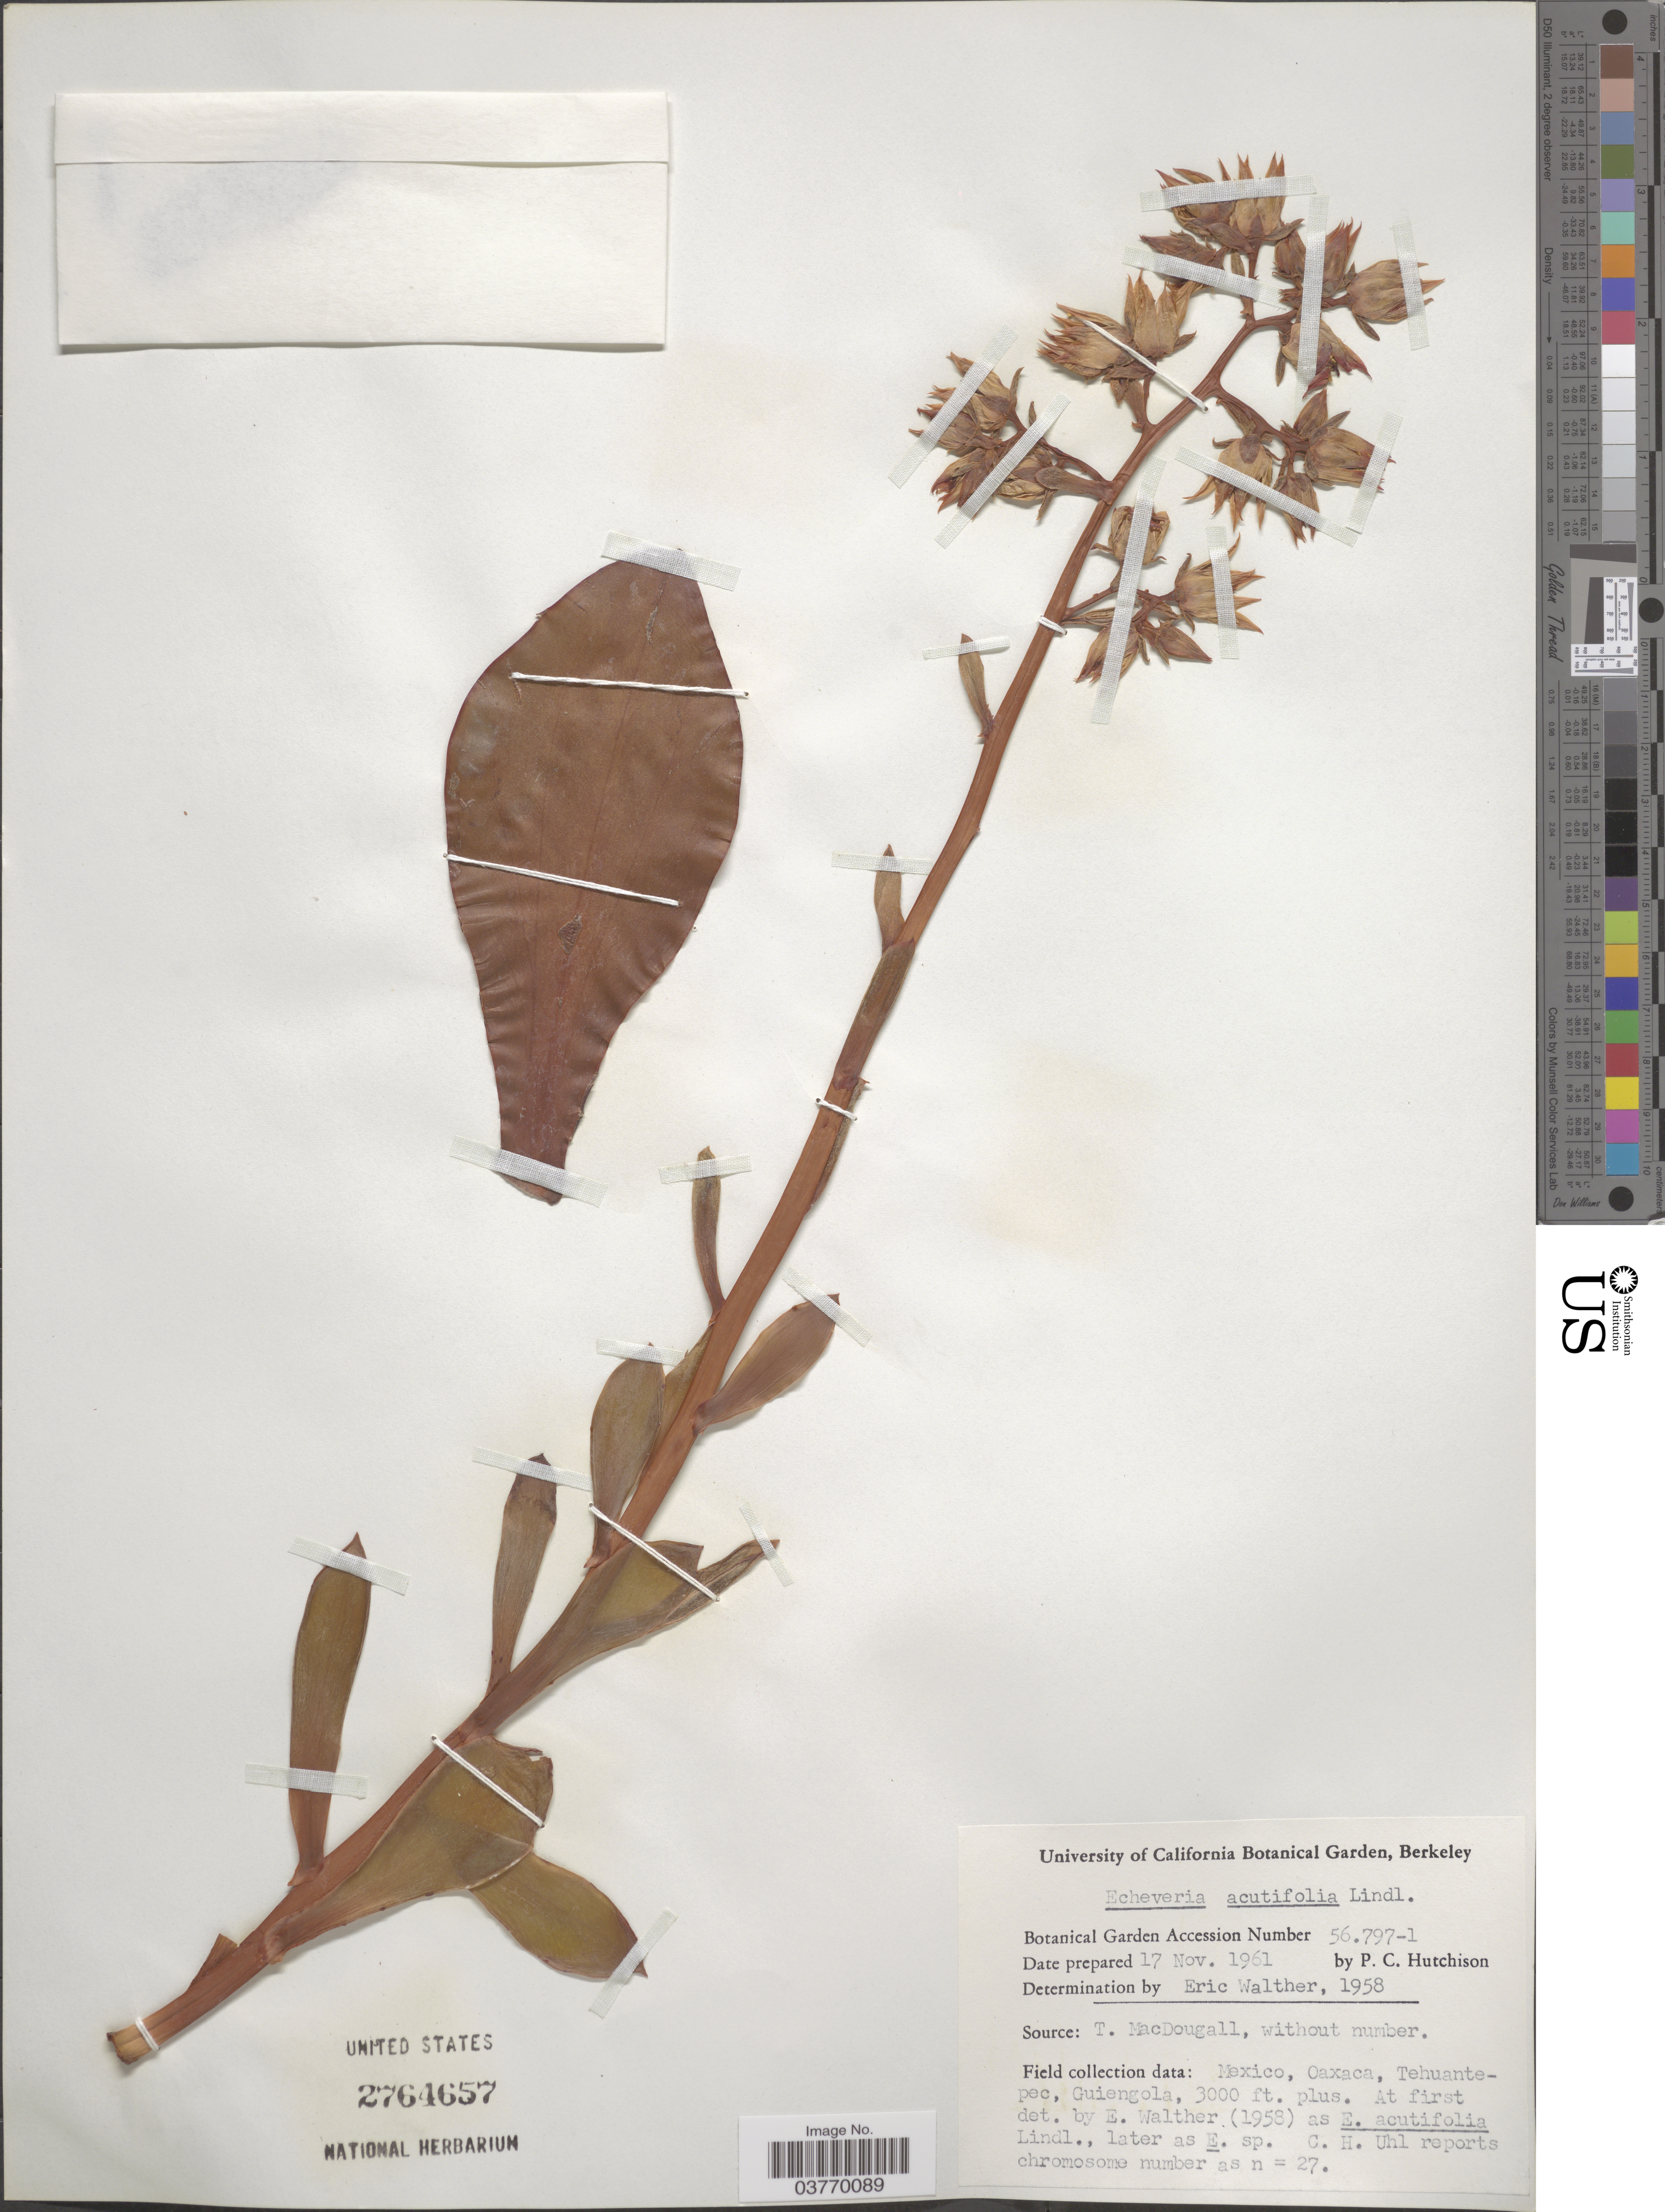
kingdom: Plantae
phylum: Tracheophyta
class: Magnoliopsida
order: Saxifragales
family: Crassulaceae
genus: Echeveria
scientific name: Echeveria acutifolia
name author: Lindl.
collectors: P. C. Hutchison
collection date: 1961-11-17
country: United States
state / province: California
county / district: Alameda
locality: University of California Botanical Garden, Berkeley.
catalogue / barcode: US 2764657